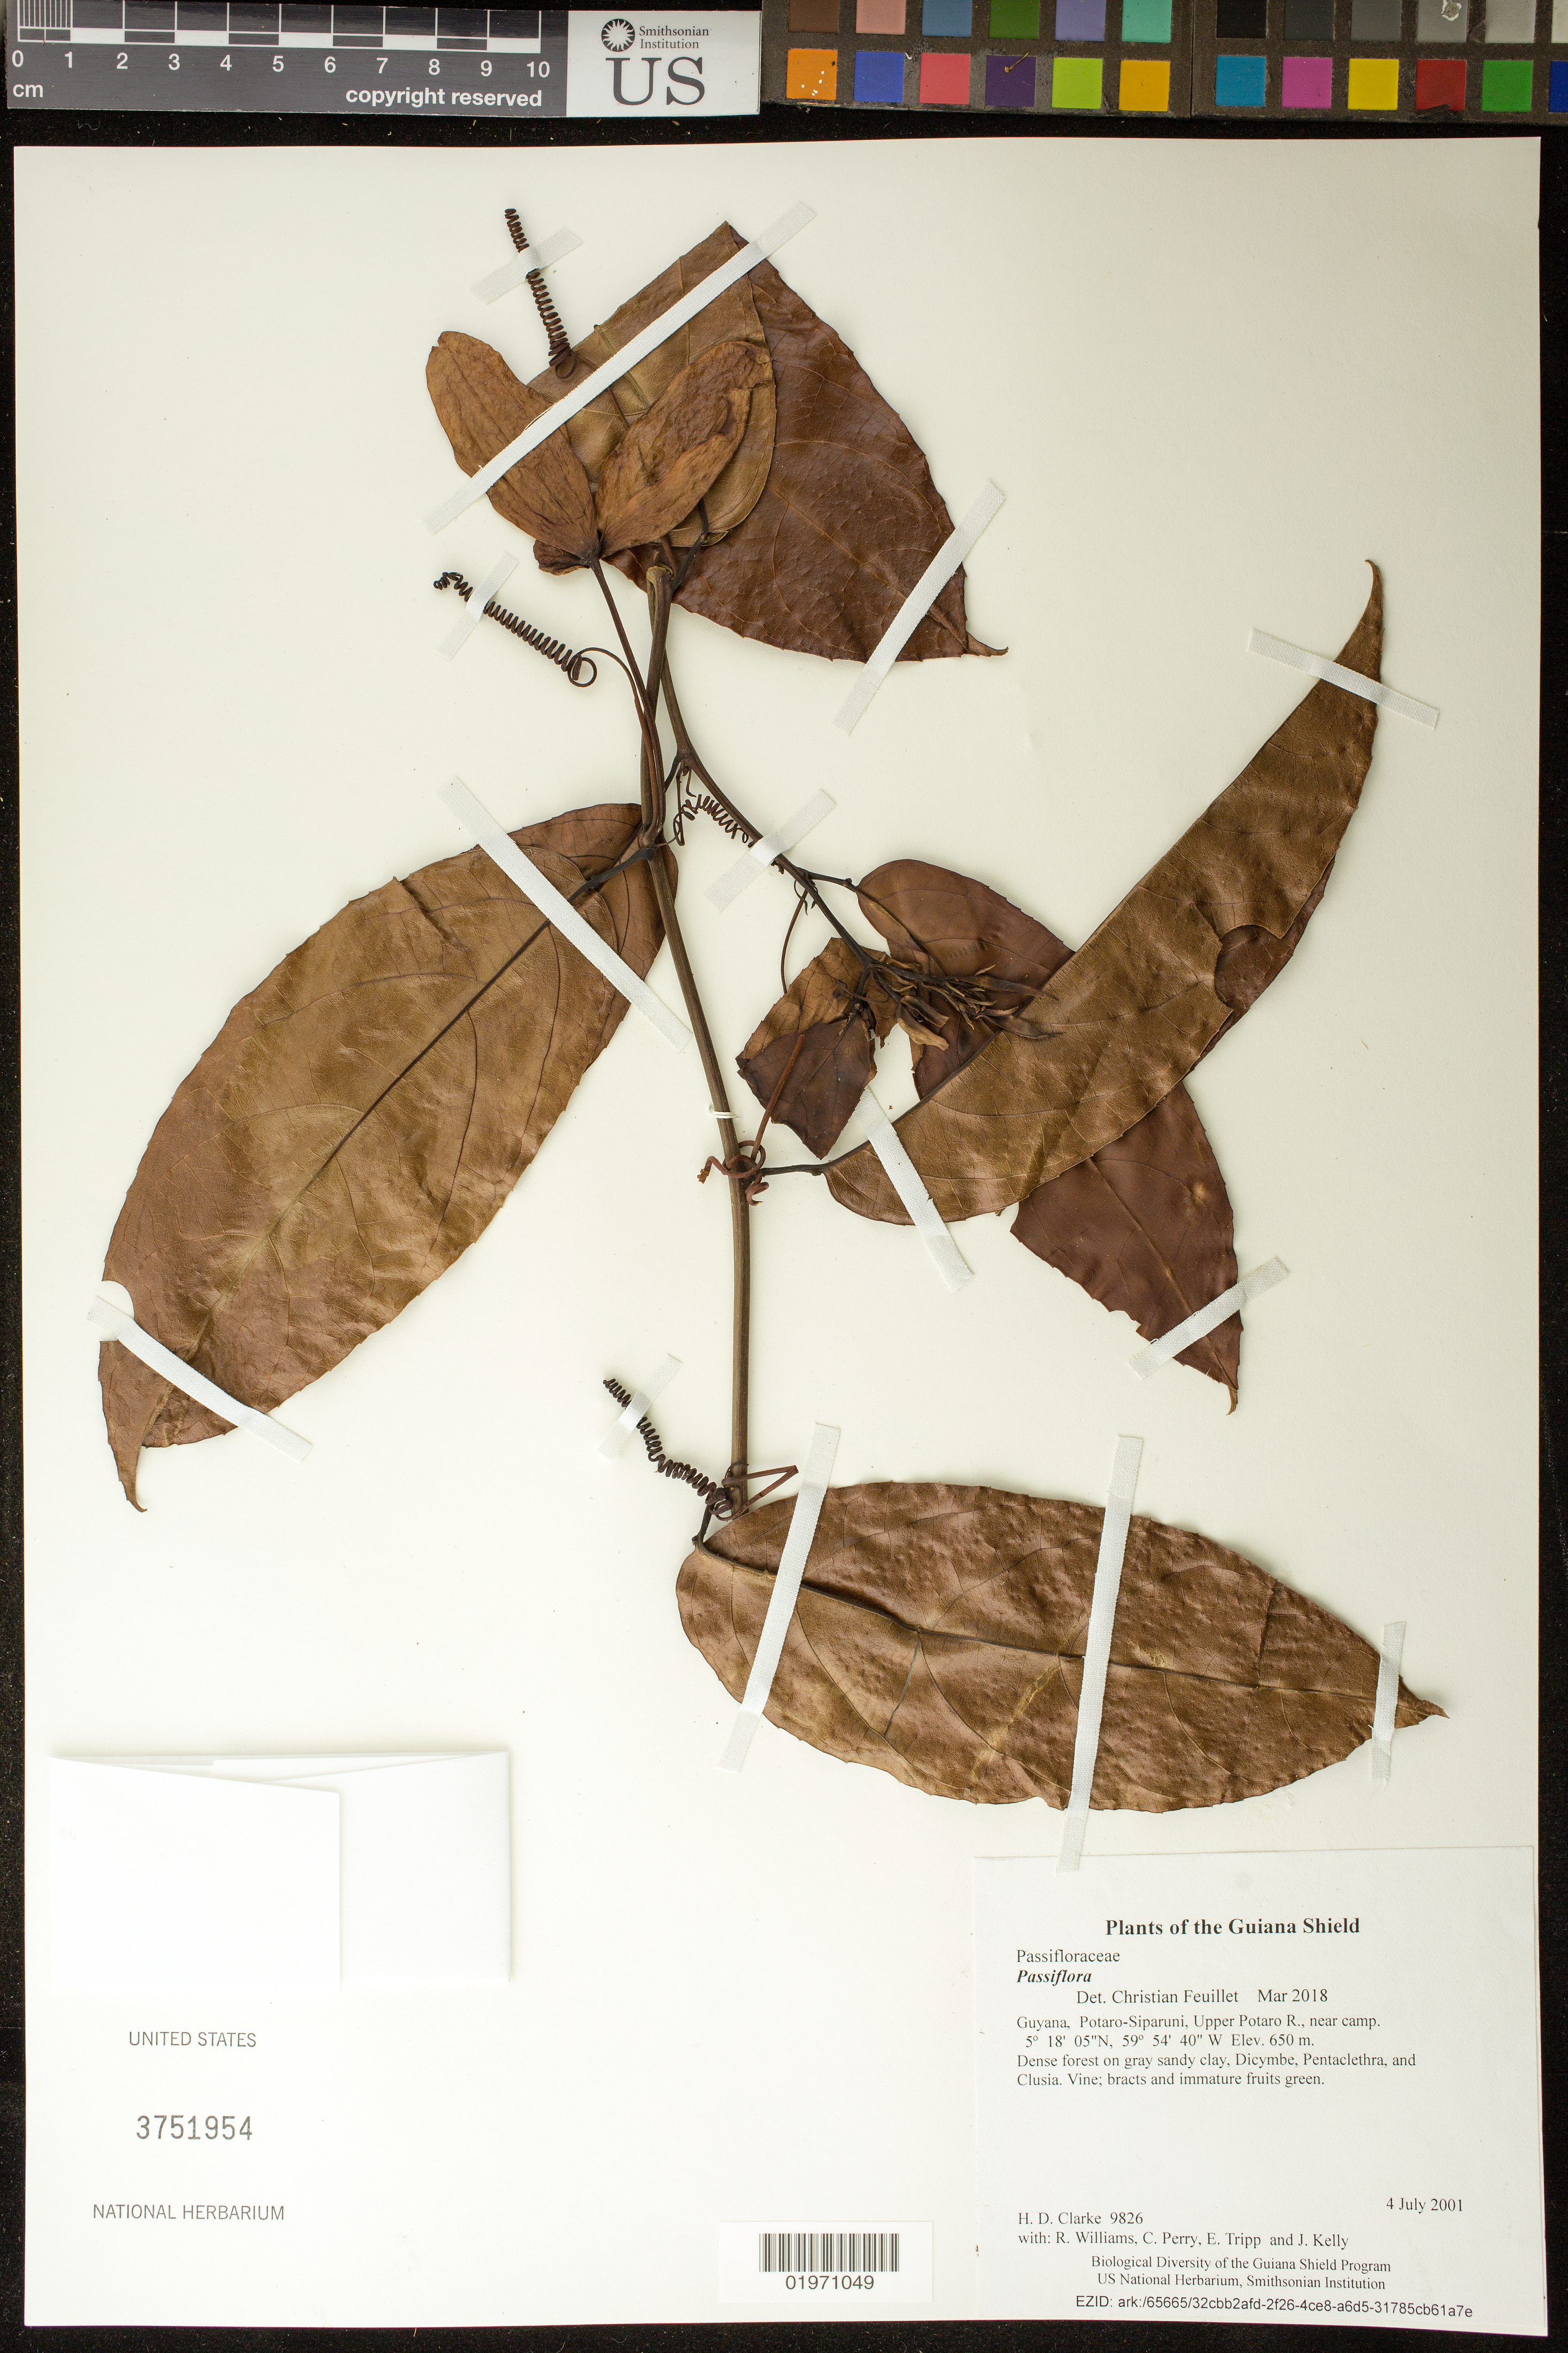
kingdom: Plantae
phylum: Tracheophyta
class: Magnoliopsida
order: Malpighiales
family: Passifloraceae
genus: Passiflora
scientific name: Passiflora sp.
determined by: Feuillet, C.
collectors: H. D. Clarke, R. Williams, C. Perry, E. Tripp & J. Kelly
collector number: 9826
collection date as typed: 4 July 2001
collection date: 2001-07-04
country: Guyana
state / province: Potaro-Siparuni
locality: Upper Potaro R., near camp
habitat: Dense forest on gray sandy clay, Dicymbe, Pentaclethra, and Clusia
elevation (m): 650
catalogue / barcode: US 3751954